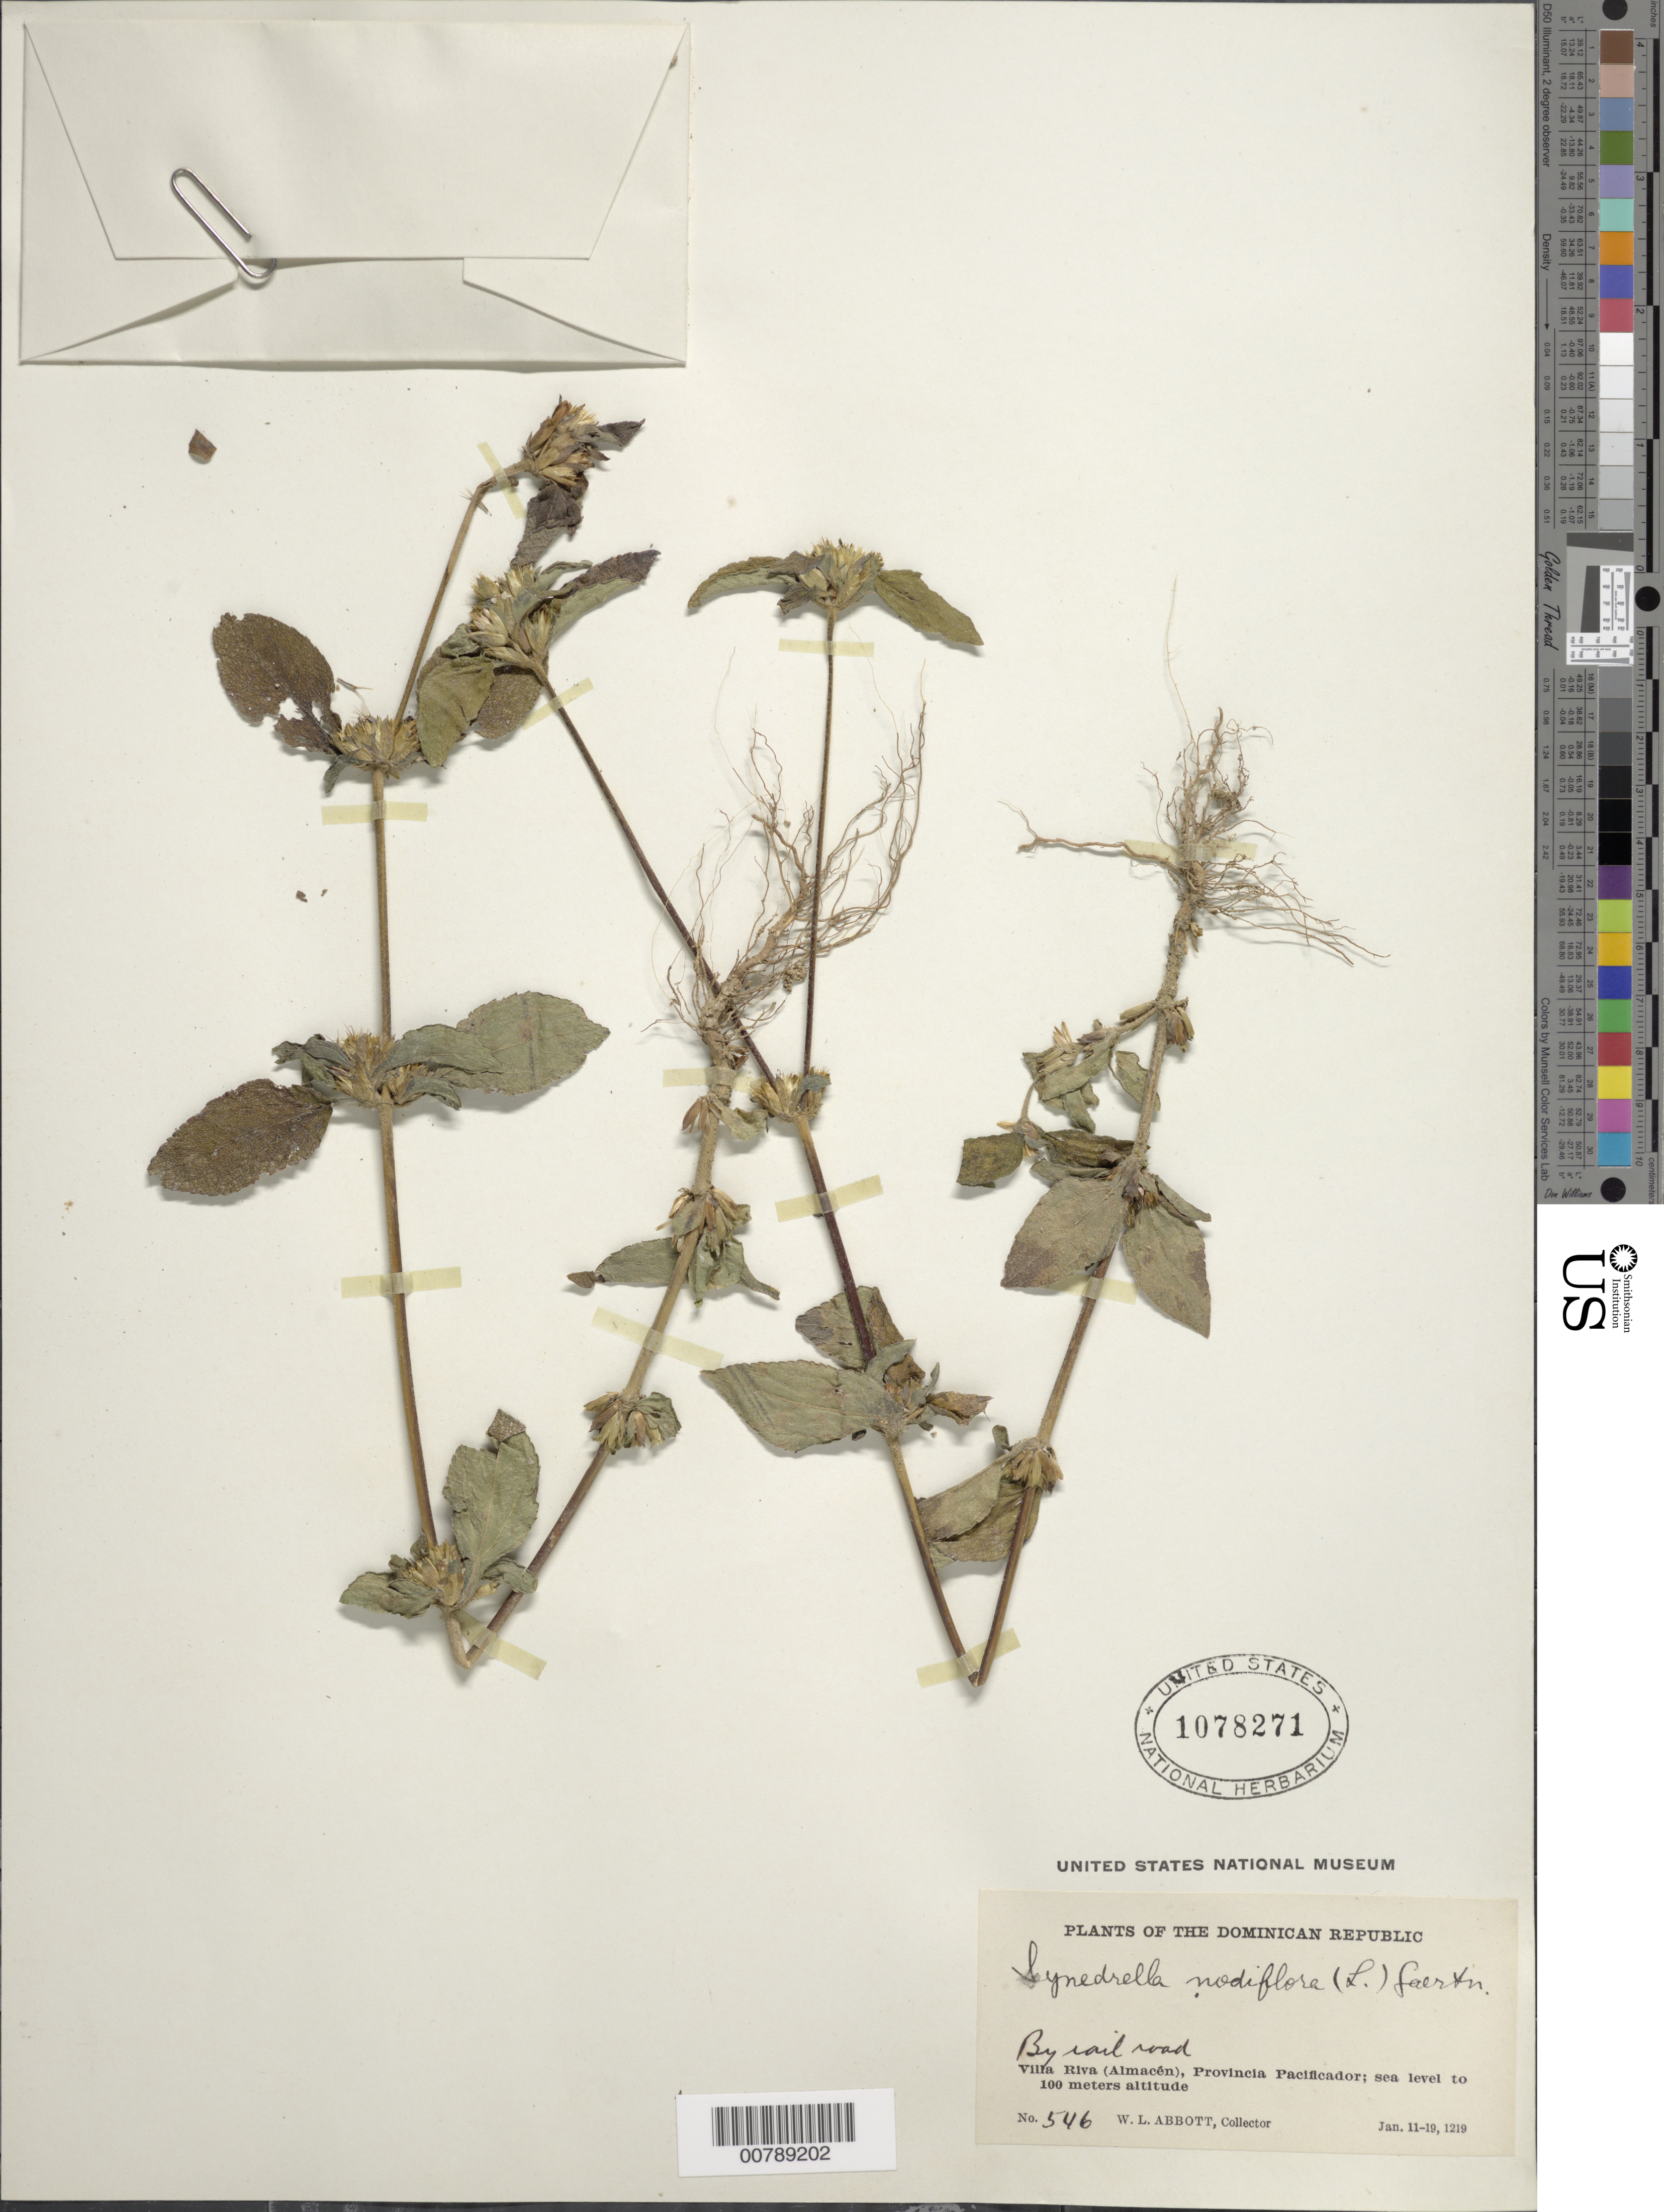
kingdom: Plantae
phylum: Tracheophyta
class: Magnoliopsida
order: Asterales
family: Asteraceae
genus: Synedrella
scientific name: Synedrella nodiflora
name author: (L.) Gaertn.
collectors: W. L. Abbott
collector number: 546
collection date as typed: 11 Jan 1910 to 19 Jan 1921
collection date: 1910-01-11/1921-01-19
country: Dominican Republic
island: Hispaniola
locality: Villa Riva (Almacen), Provincia Pacificador. By rail road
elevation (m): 0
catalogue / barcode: US 1078271